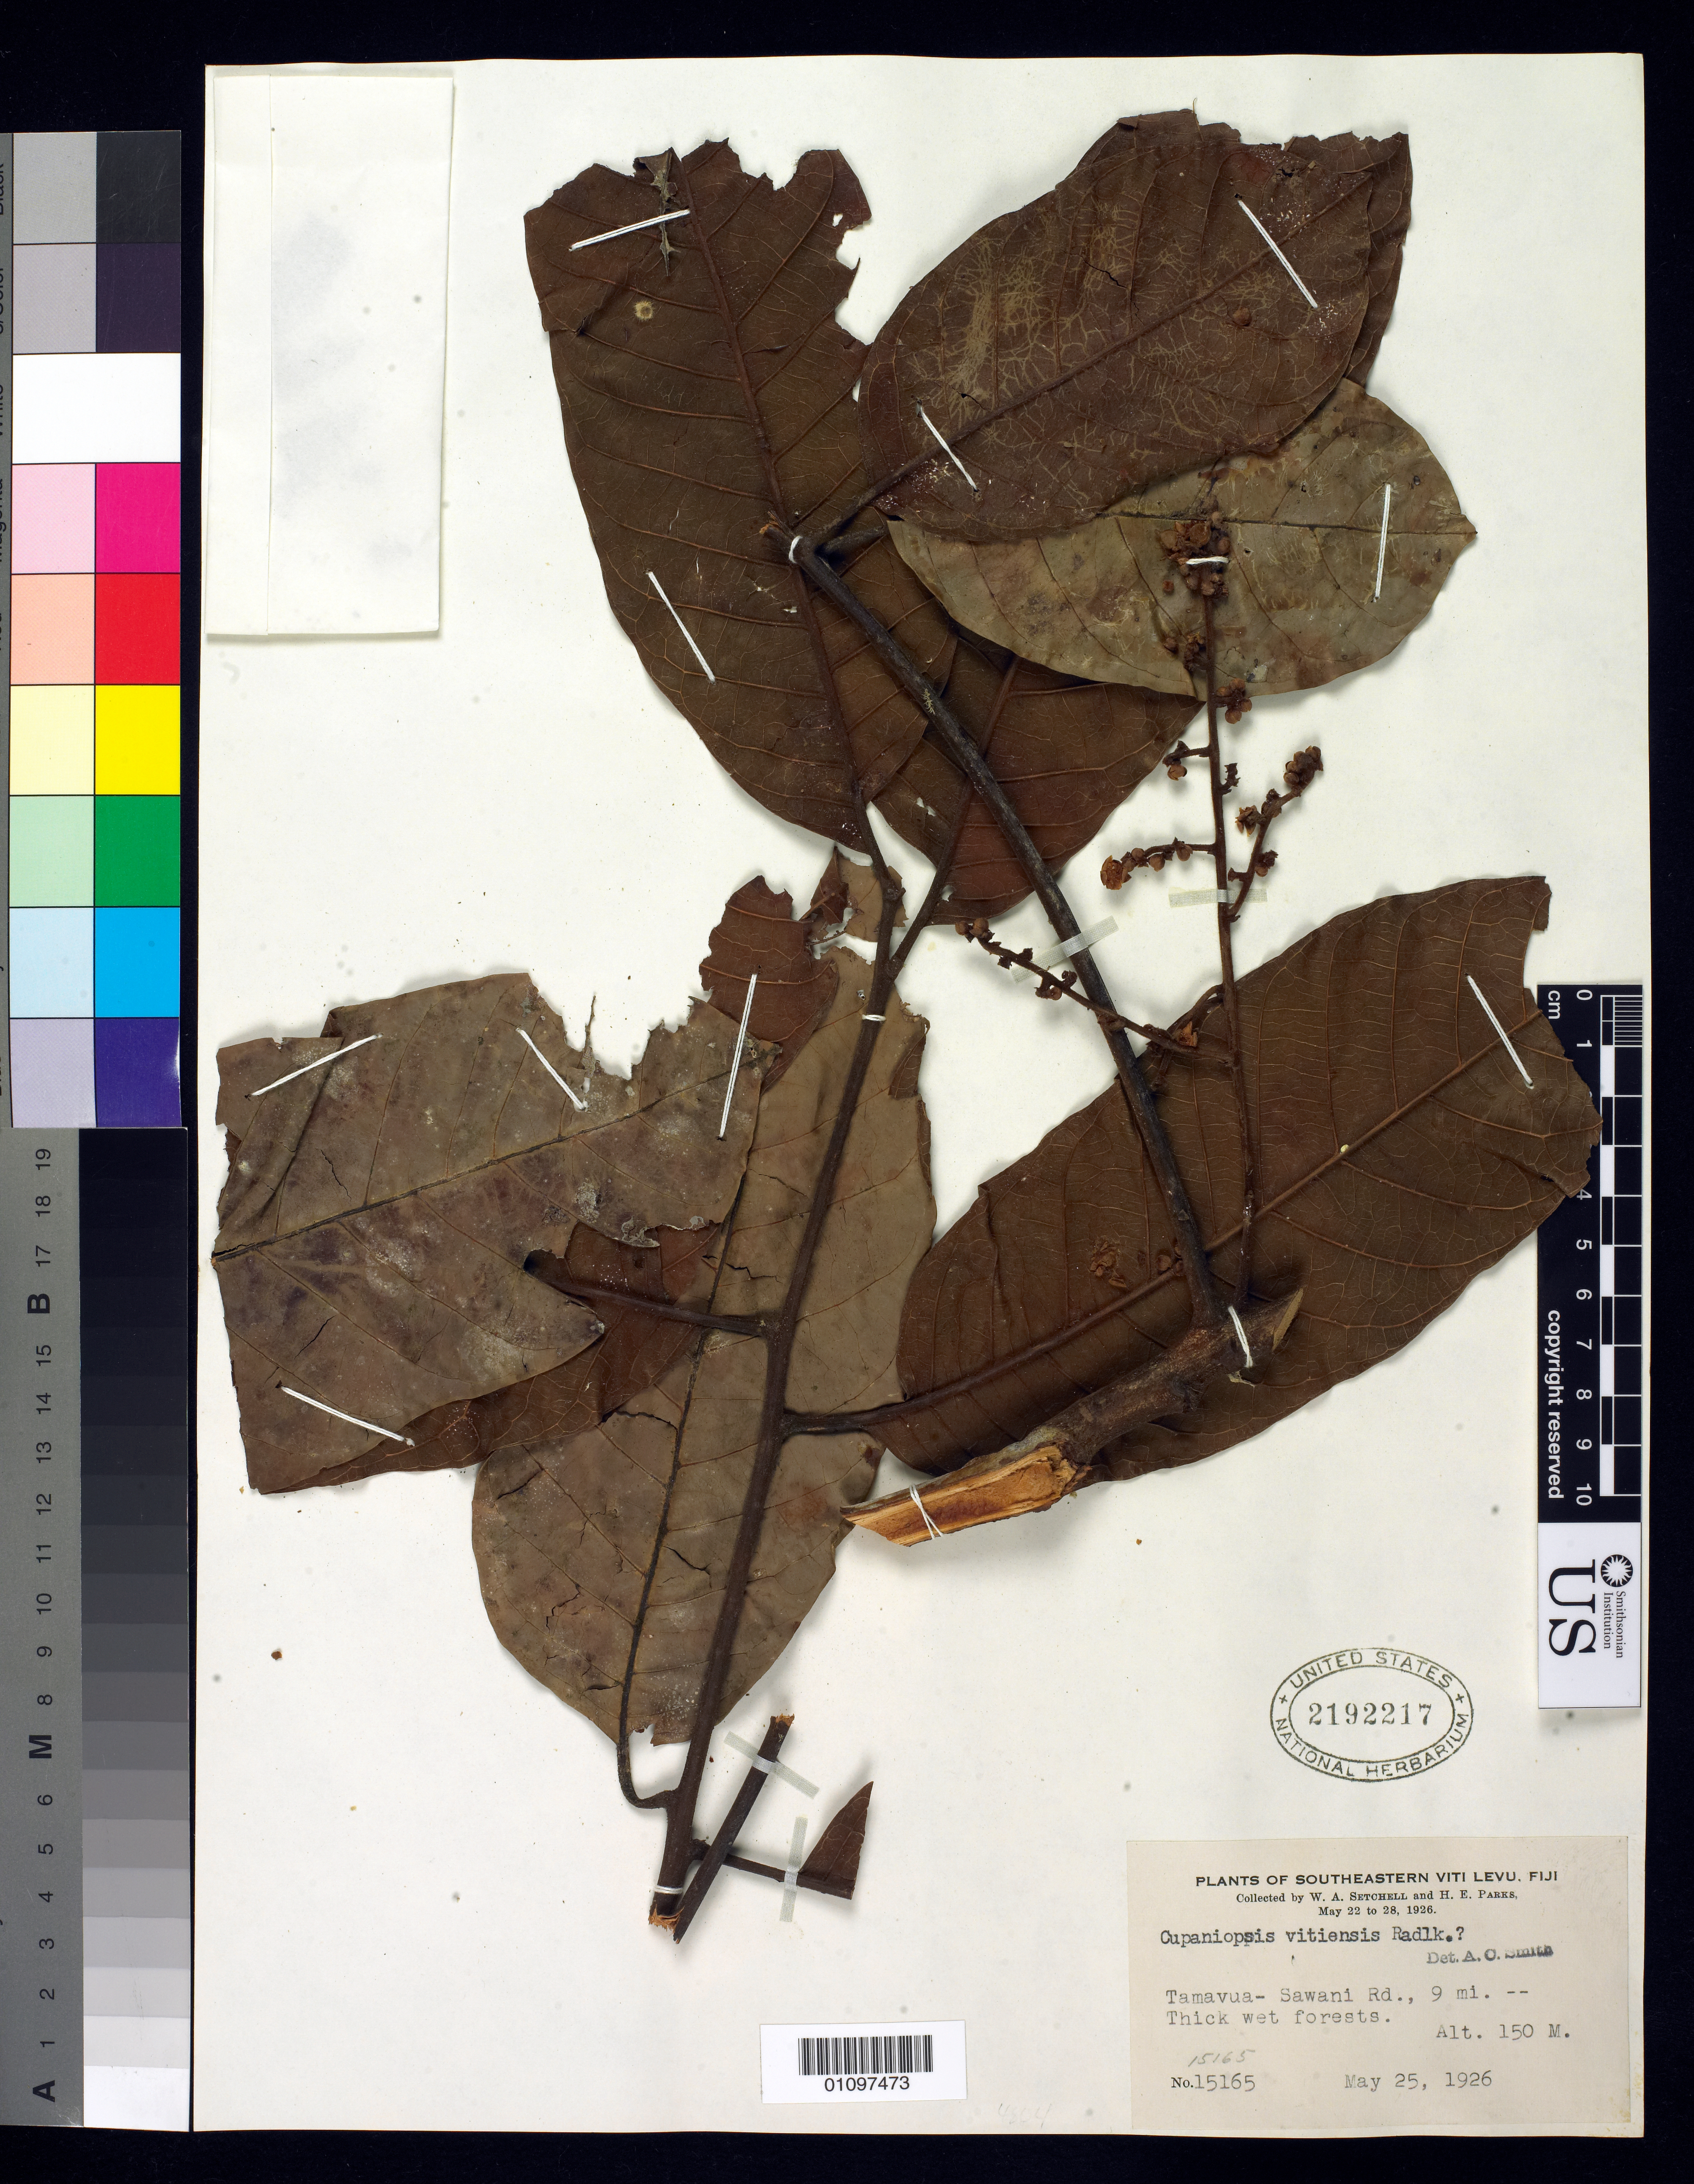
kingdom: Plantae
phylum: Tracheophyta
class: Magnoliopsida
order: Sapindales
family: Sapindaceae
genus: Cupaniopsis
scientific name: Cupaniopsis vitiensis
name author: Radlk.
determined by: Smith, A. C.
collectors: W. Setchell & H. E. Parks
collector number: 15165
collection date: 1926-05-25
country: Fiji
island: Viti Levu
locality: Tamavua- Sawani rd., 9 miles.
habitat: Thick wet forests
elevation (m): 150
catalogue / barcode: US 2192217